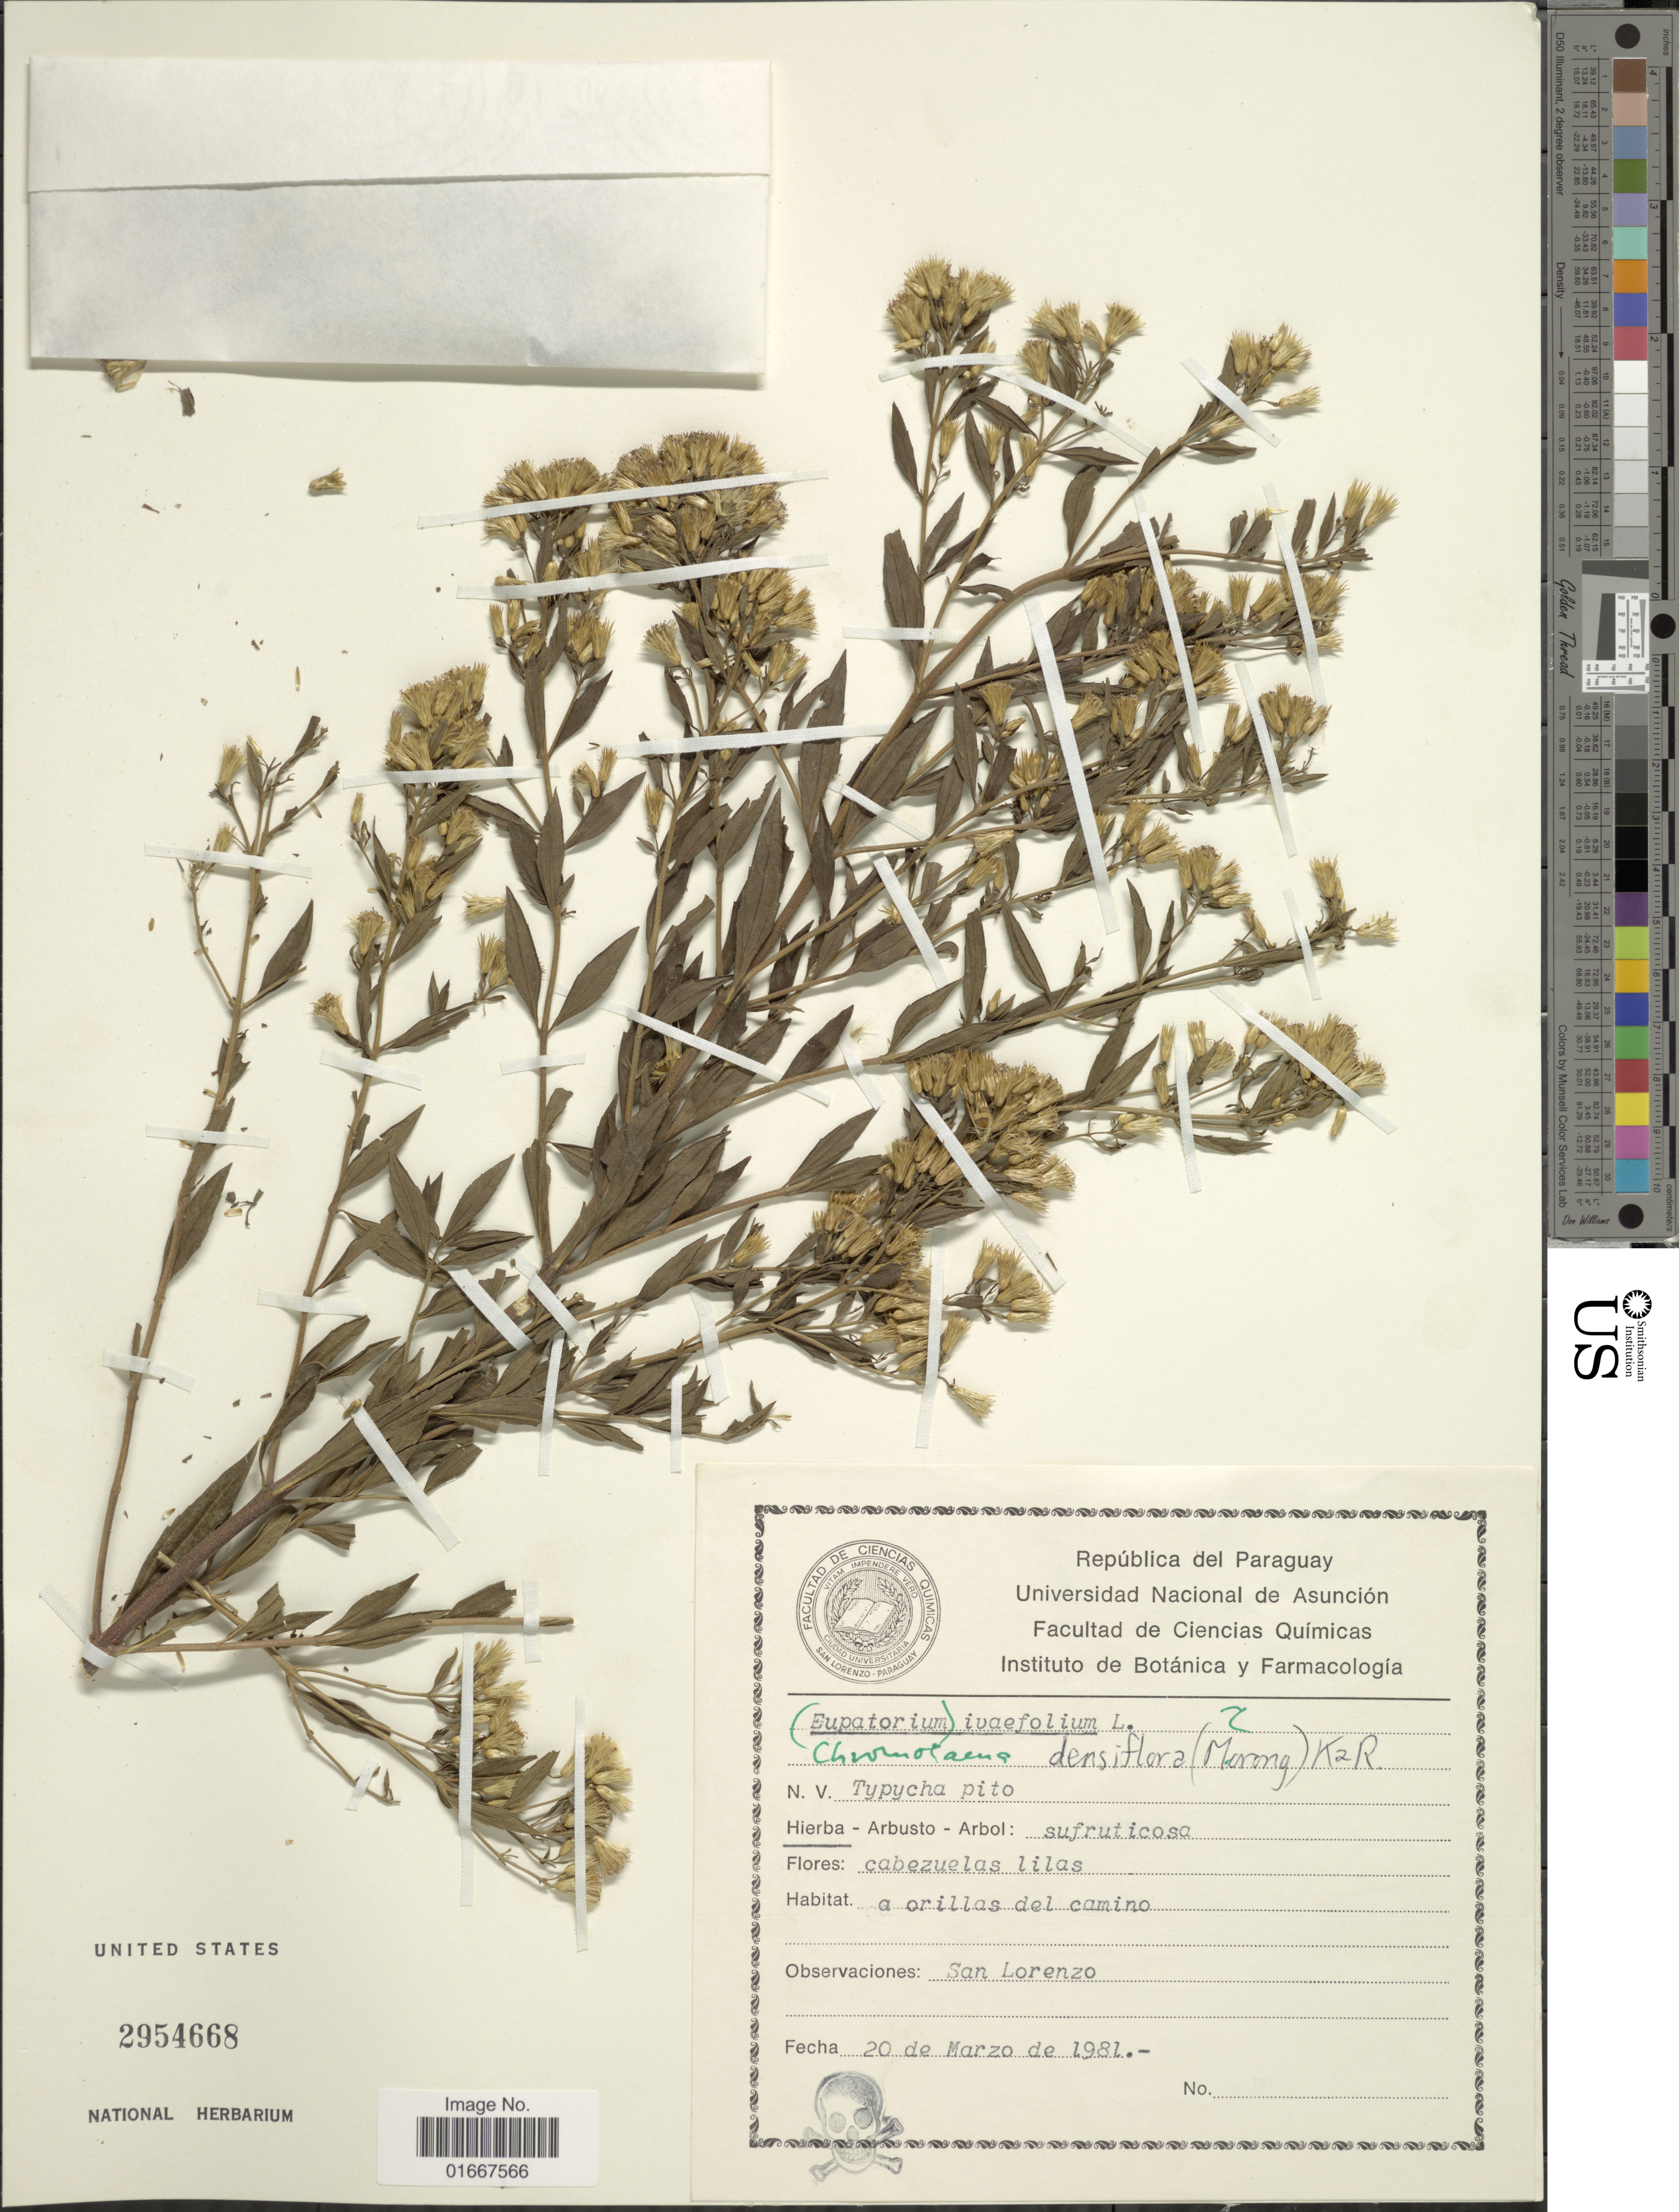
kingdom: Plantae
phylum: Tracheophyta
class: Magnoliopsida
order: Asterales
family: Asteraceae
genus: Chromolaena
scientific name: Chromolaena densiflorum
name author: (Morong) R.M. King & H. Rob.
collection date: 1981-03-20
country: Paraguay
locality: San Lorenzo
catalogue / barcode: US 2954668